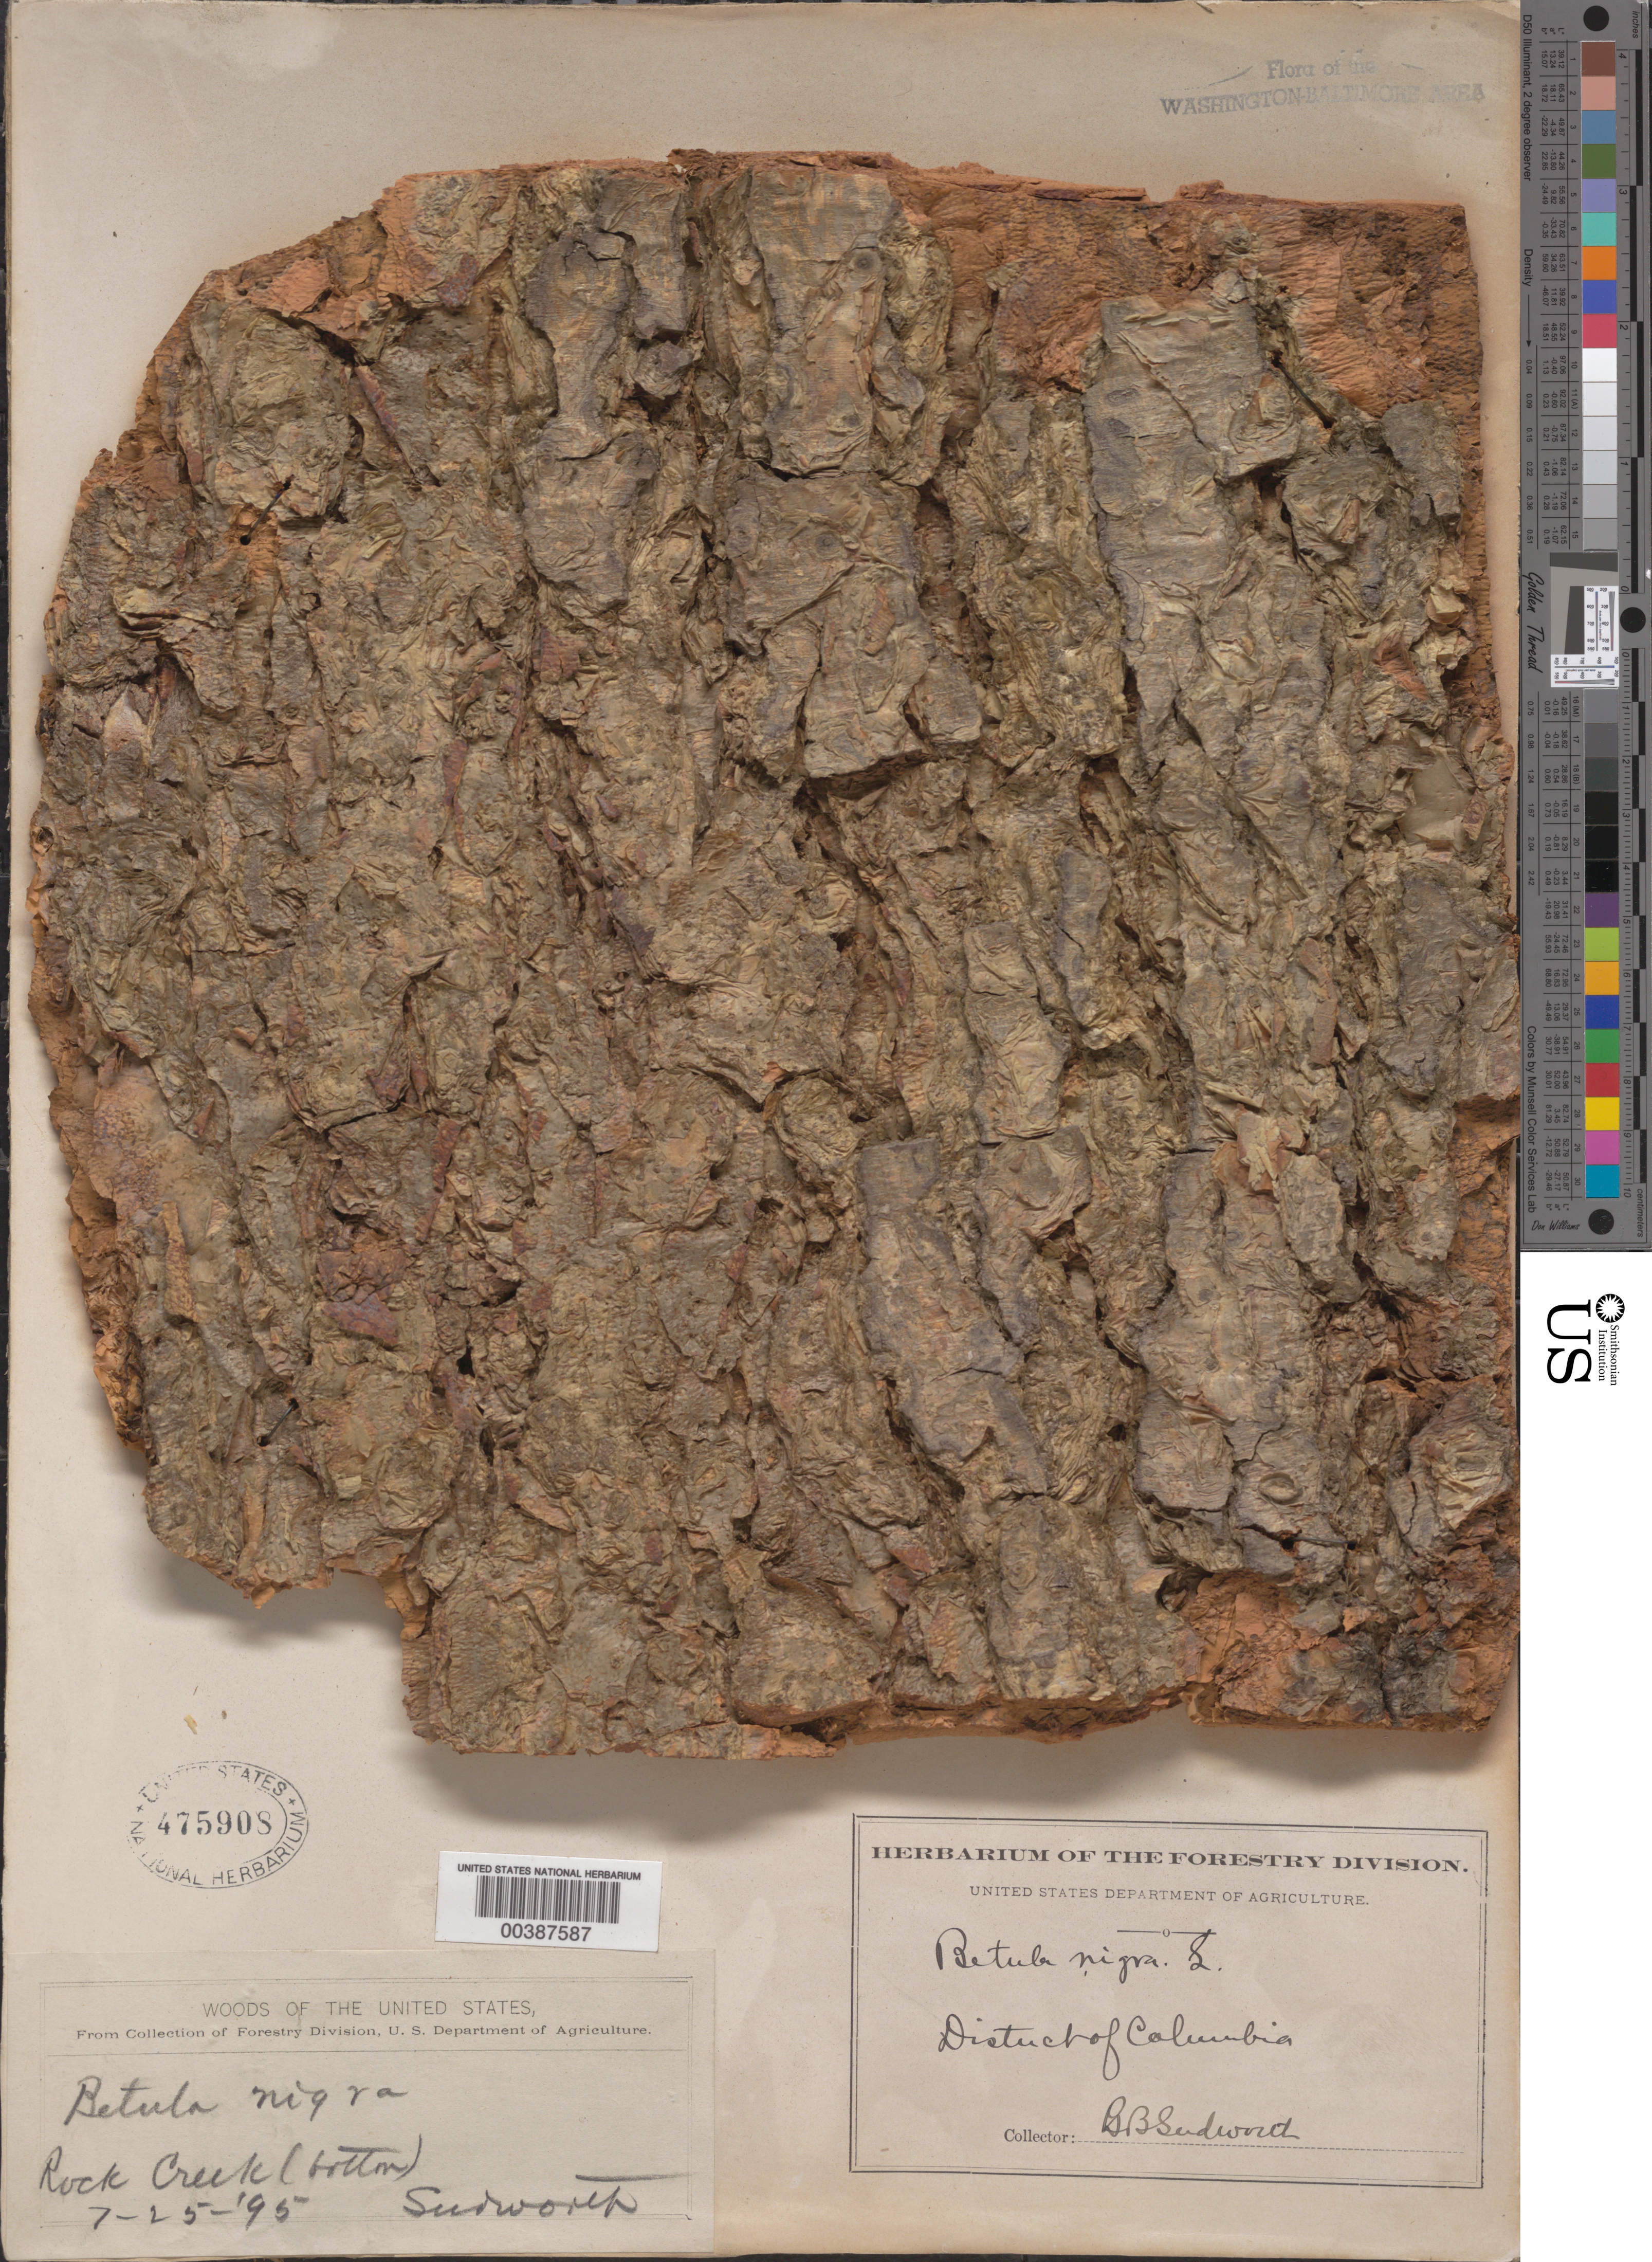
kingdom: Plantae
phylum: Tracheophyta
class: Magnoliopsida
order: Fagales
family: Betulaceae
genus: Betula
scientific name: Betula nigra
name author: L.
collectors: G. B. Sudworth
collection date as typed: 25 Jul 1895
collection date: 1895-07-25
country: United States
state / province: District of Columbia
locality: Rock Creek Rock Creek Park & vicinity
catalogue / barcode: US 475908